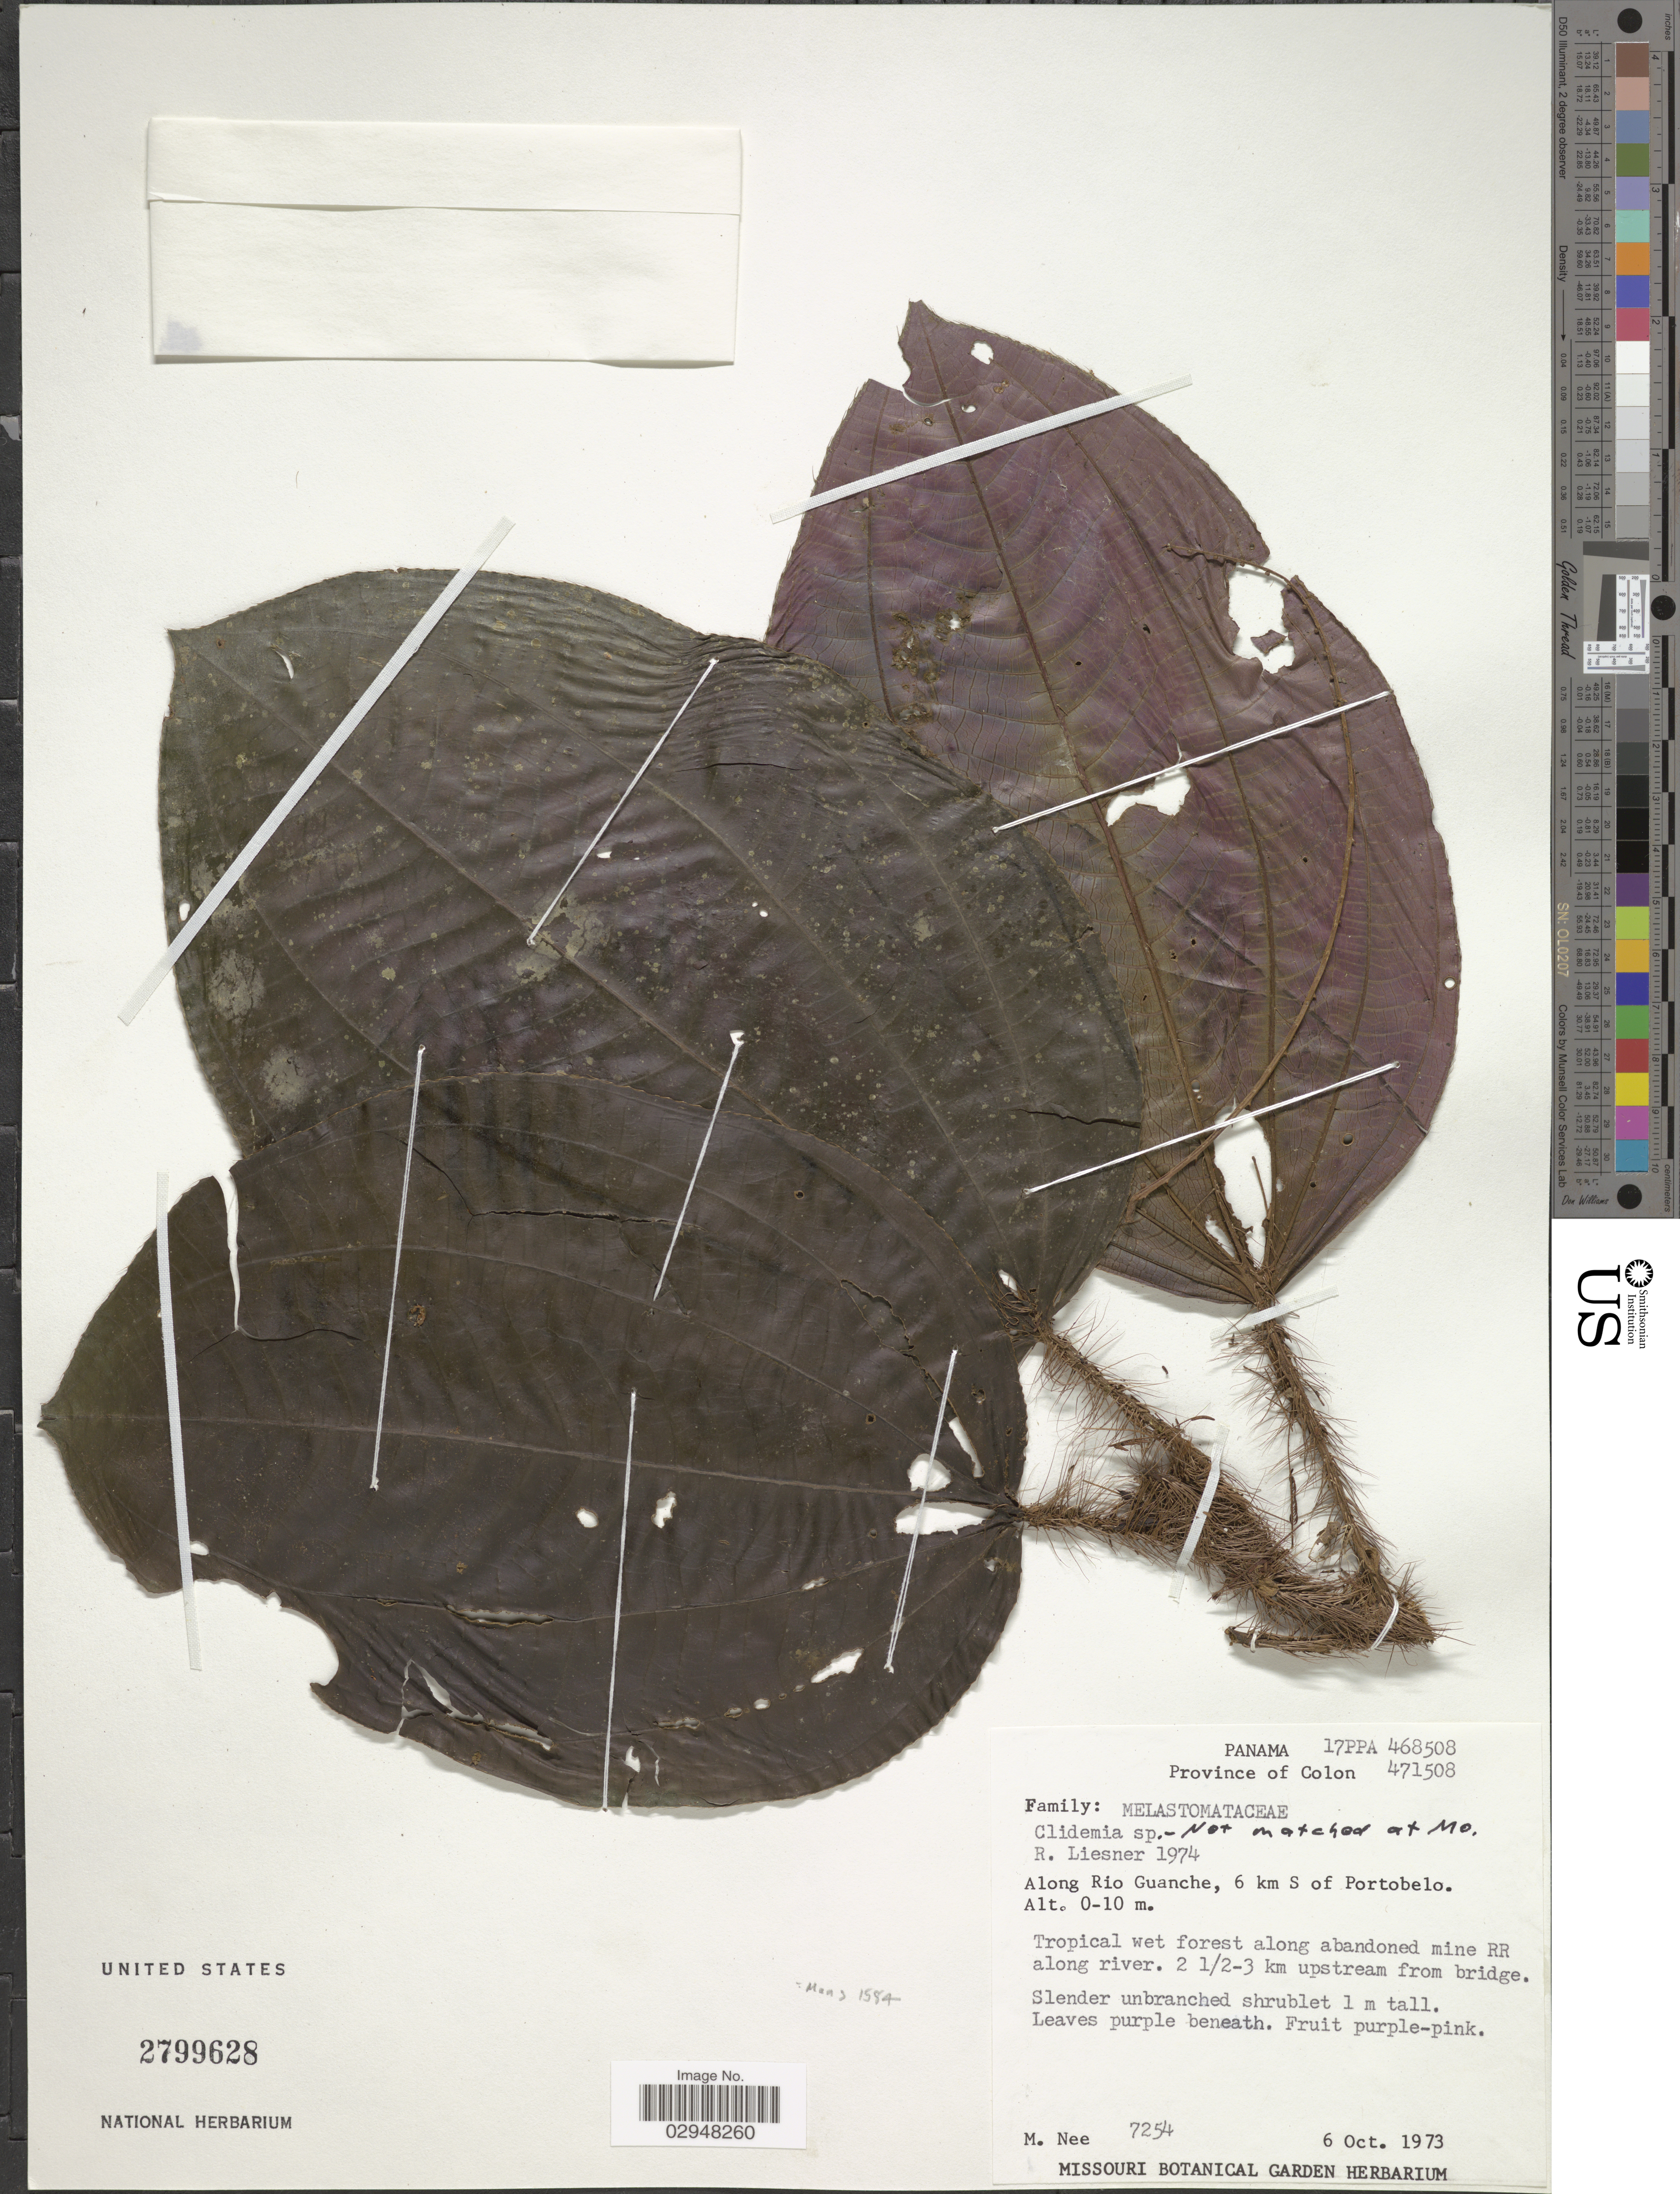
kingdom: Plantae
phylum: Tracheophyta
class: Magnoliopsida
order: Myrtales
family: Melastomataceae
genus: Clidemia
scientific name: Clidemia setosa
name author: (Triana) Gleason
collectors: M. Nee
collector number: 7254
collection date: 1973-10-06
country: Panama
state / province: Colón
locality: Along Rio Guanche, 6 km S of Portobelo. Abandoned mine RR along river.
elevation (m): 0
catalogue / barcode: US 2799628